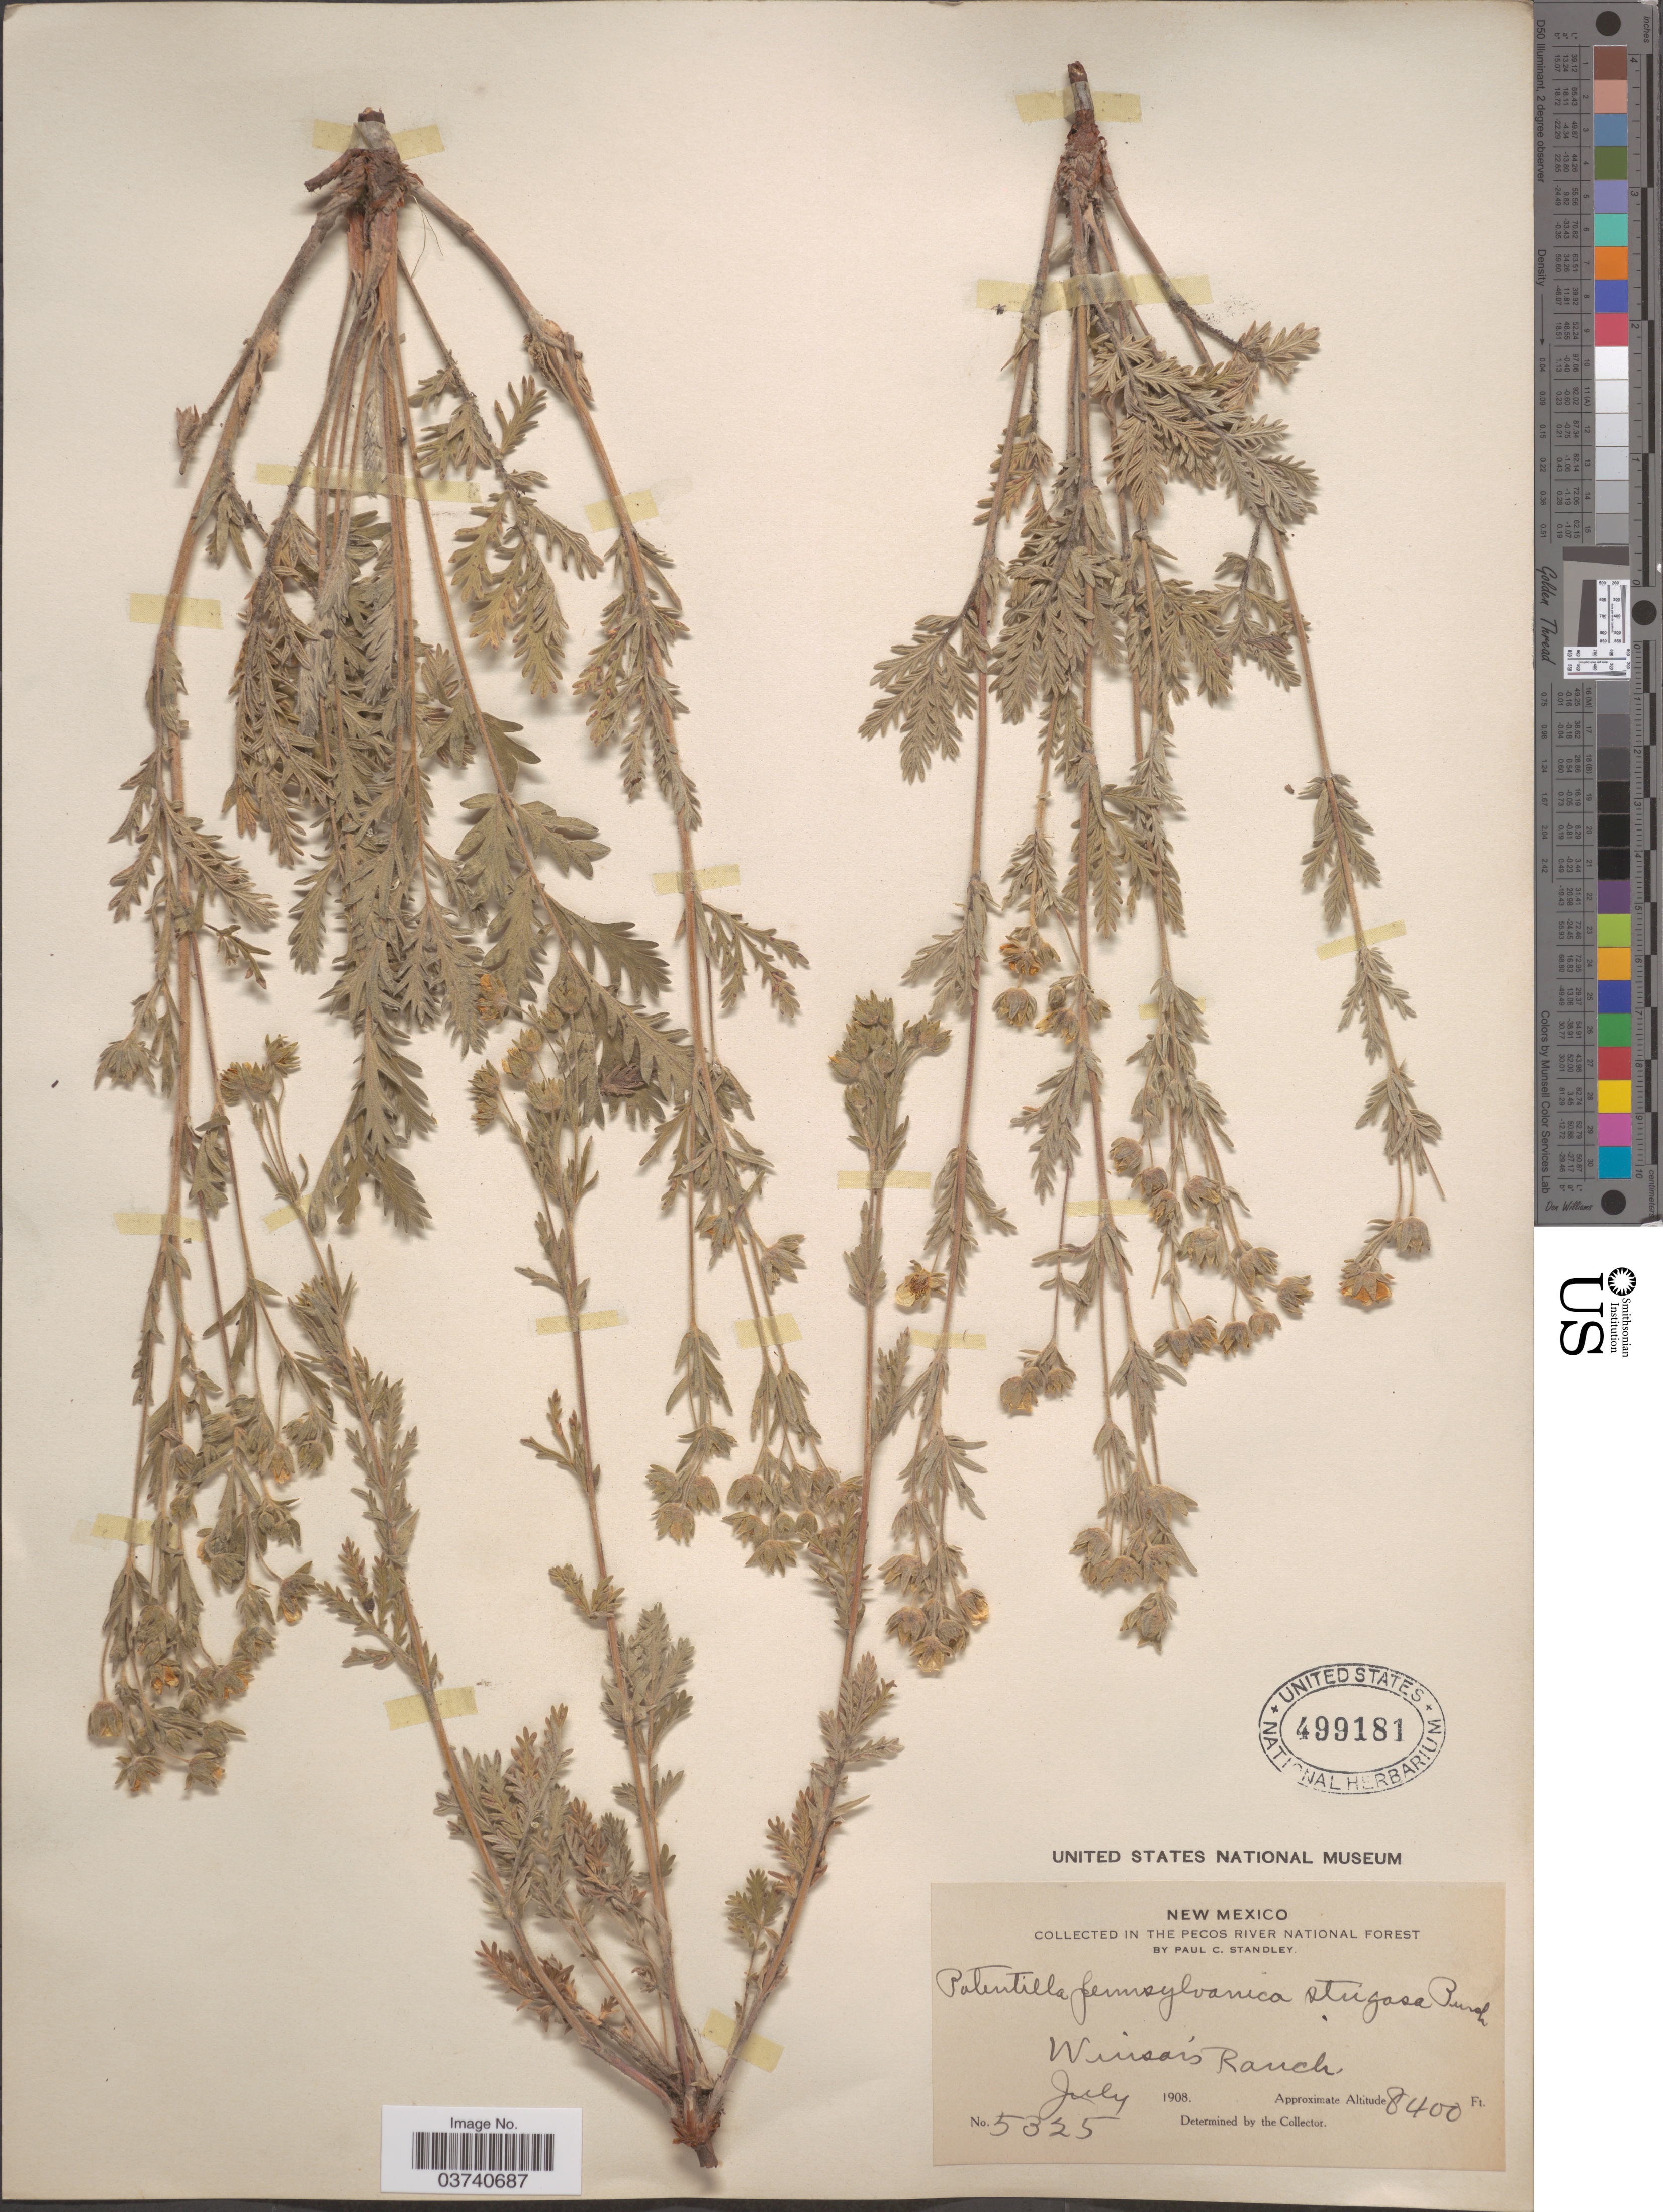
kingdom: Plantae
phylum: Tracheophyta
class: Magnoliopsida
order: Rosales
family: Rosaceae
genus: Potentilla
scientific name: Potentilla pensylvanica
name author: L.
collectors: P. C. Standley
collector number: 5325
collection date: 1908-07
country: United States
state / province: New Mexico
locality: In the Pecos River National Forest. Winsor's Ranch.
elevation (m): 2560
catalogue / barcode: US 499181